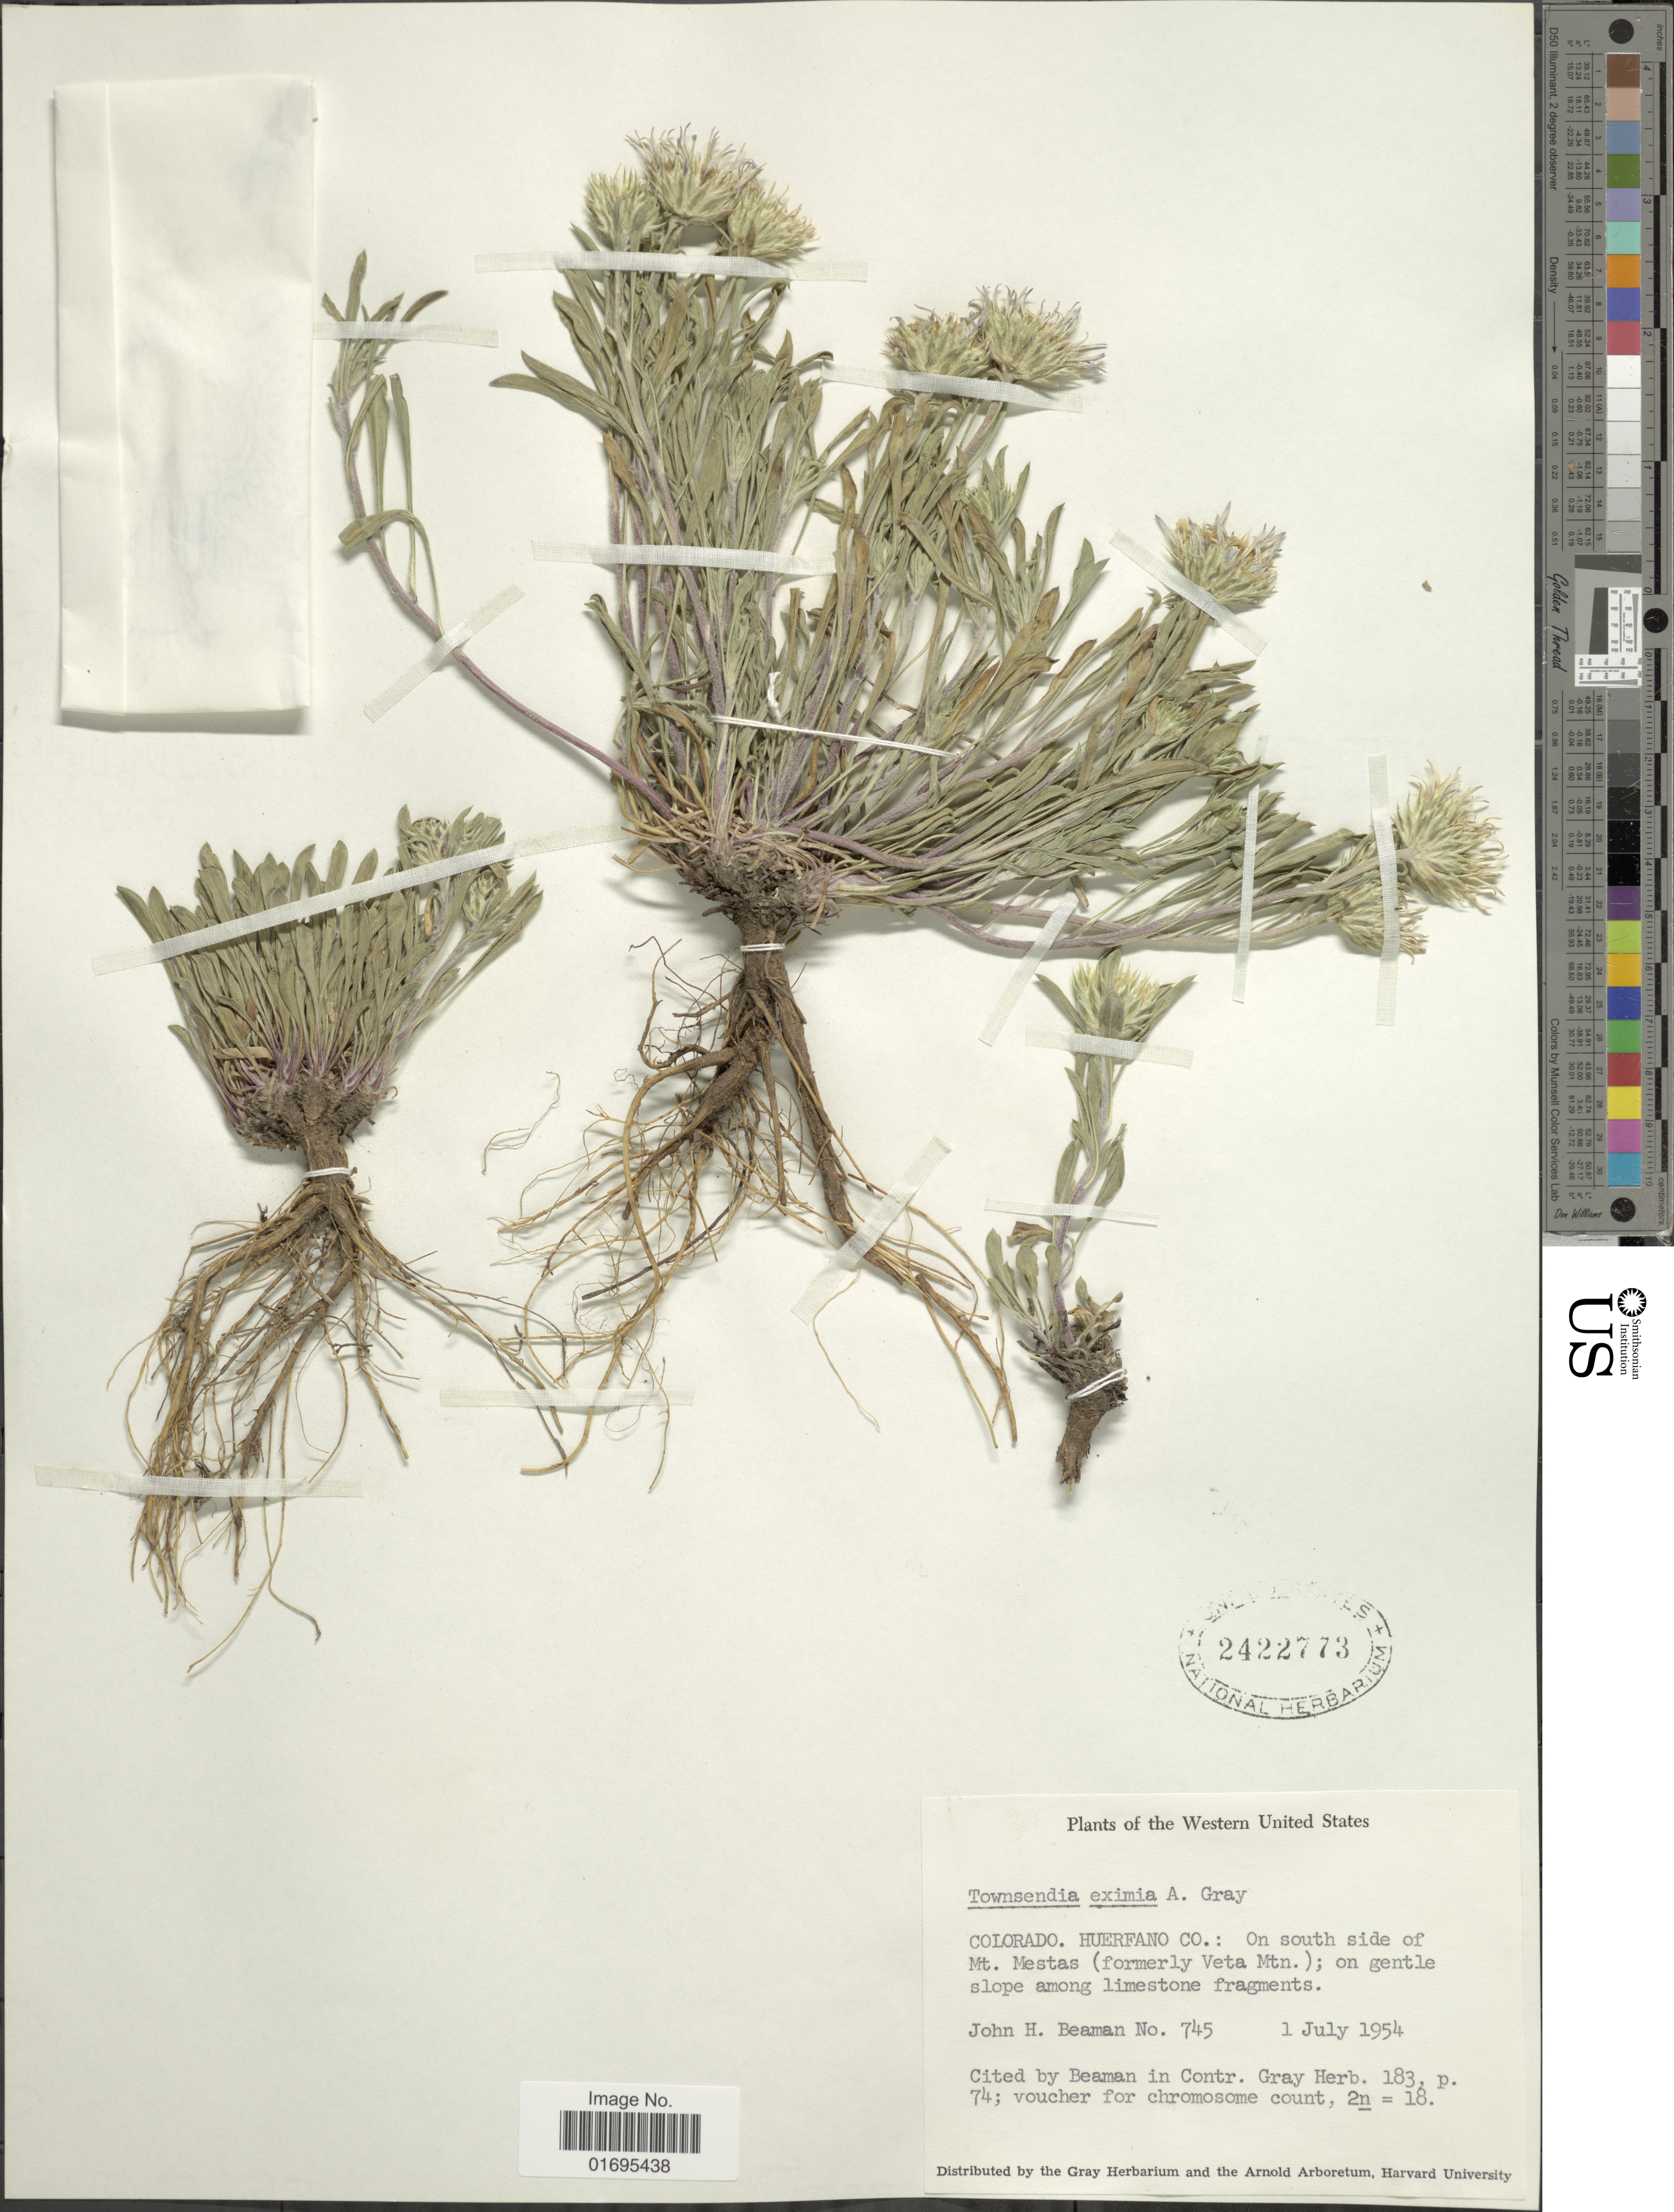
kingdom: Plantae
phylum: Tracheophyta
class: Magnoliopsida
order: Asterales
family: Asteraceae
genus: Townsendia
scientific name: Townsendia eximia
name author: A. Gray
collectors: J. H. Beaman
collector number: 745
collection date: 1954-07-01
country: United States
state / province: Colorado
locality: Huerfano Co.: on south side of Mt. Mestas (formerly Veta Mtn.); on gentle slope among limestone fragments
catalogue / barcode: US 2422773